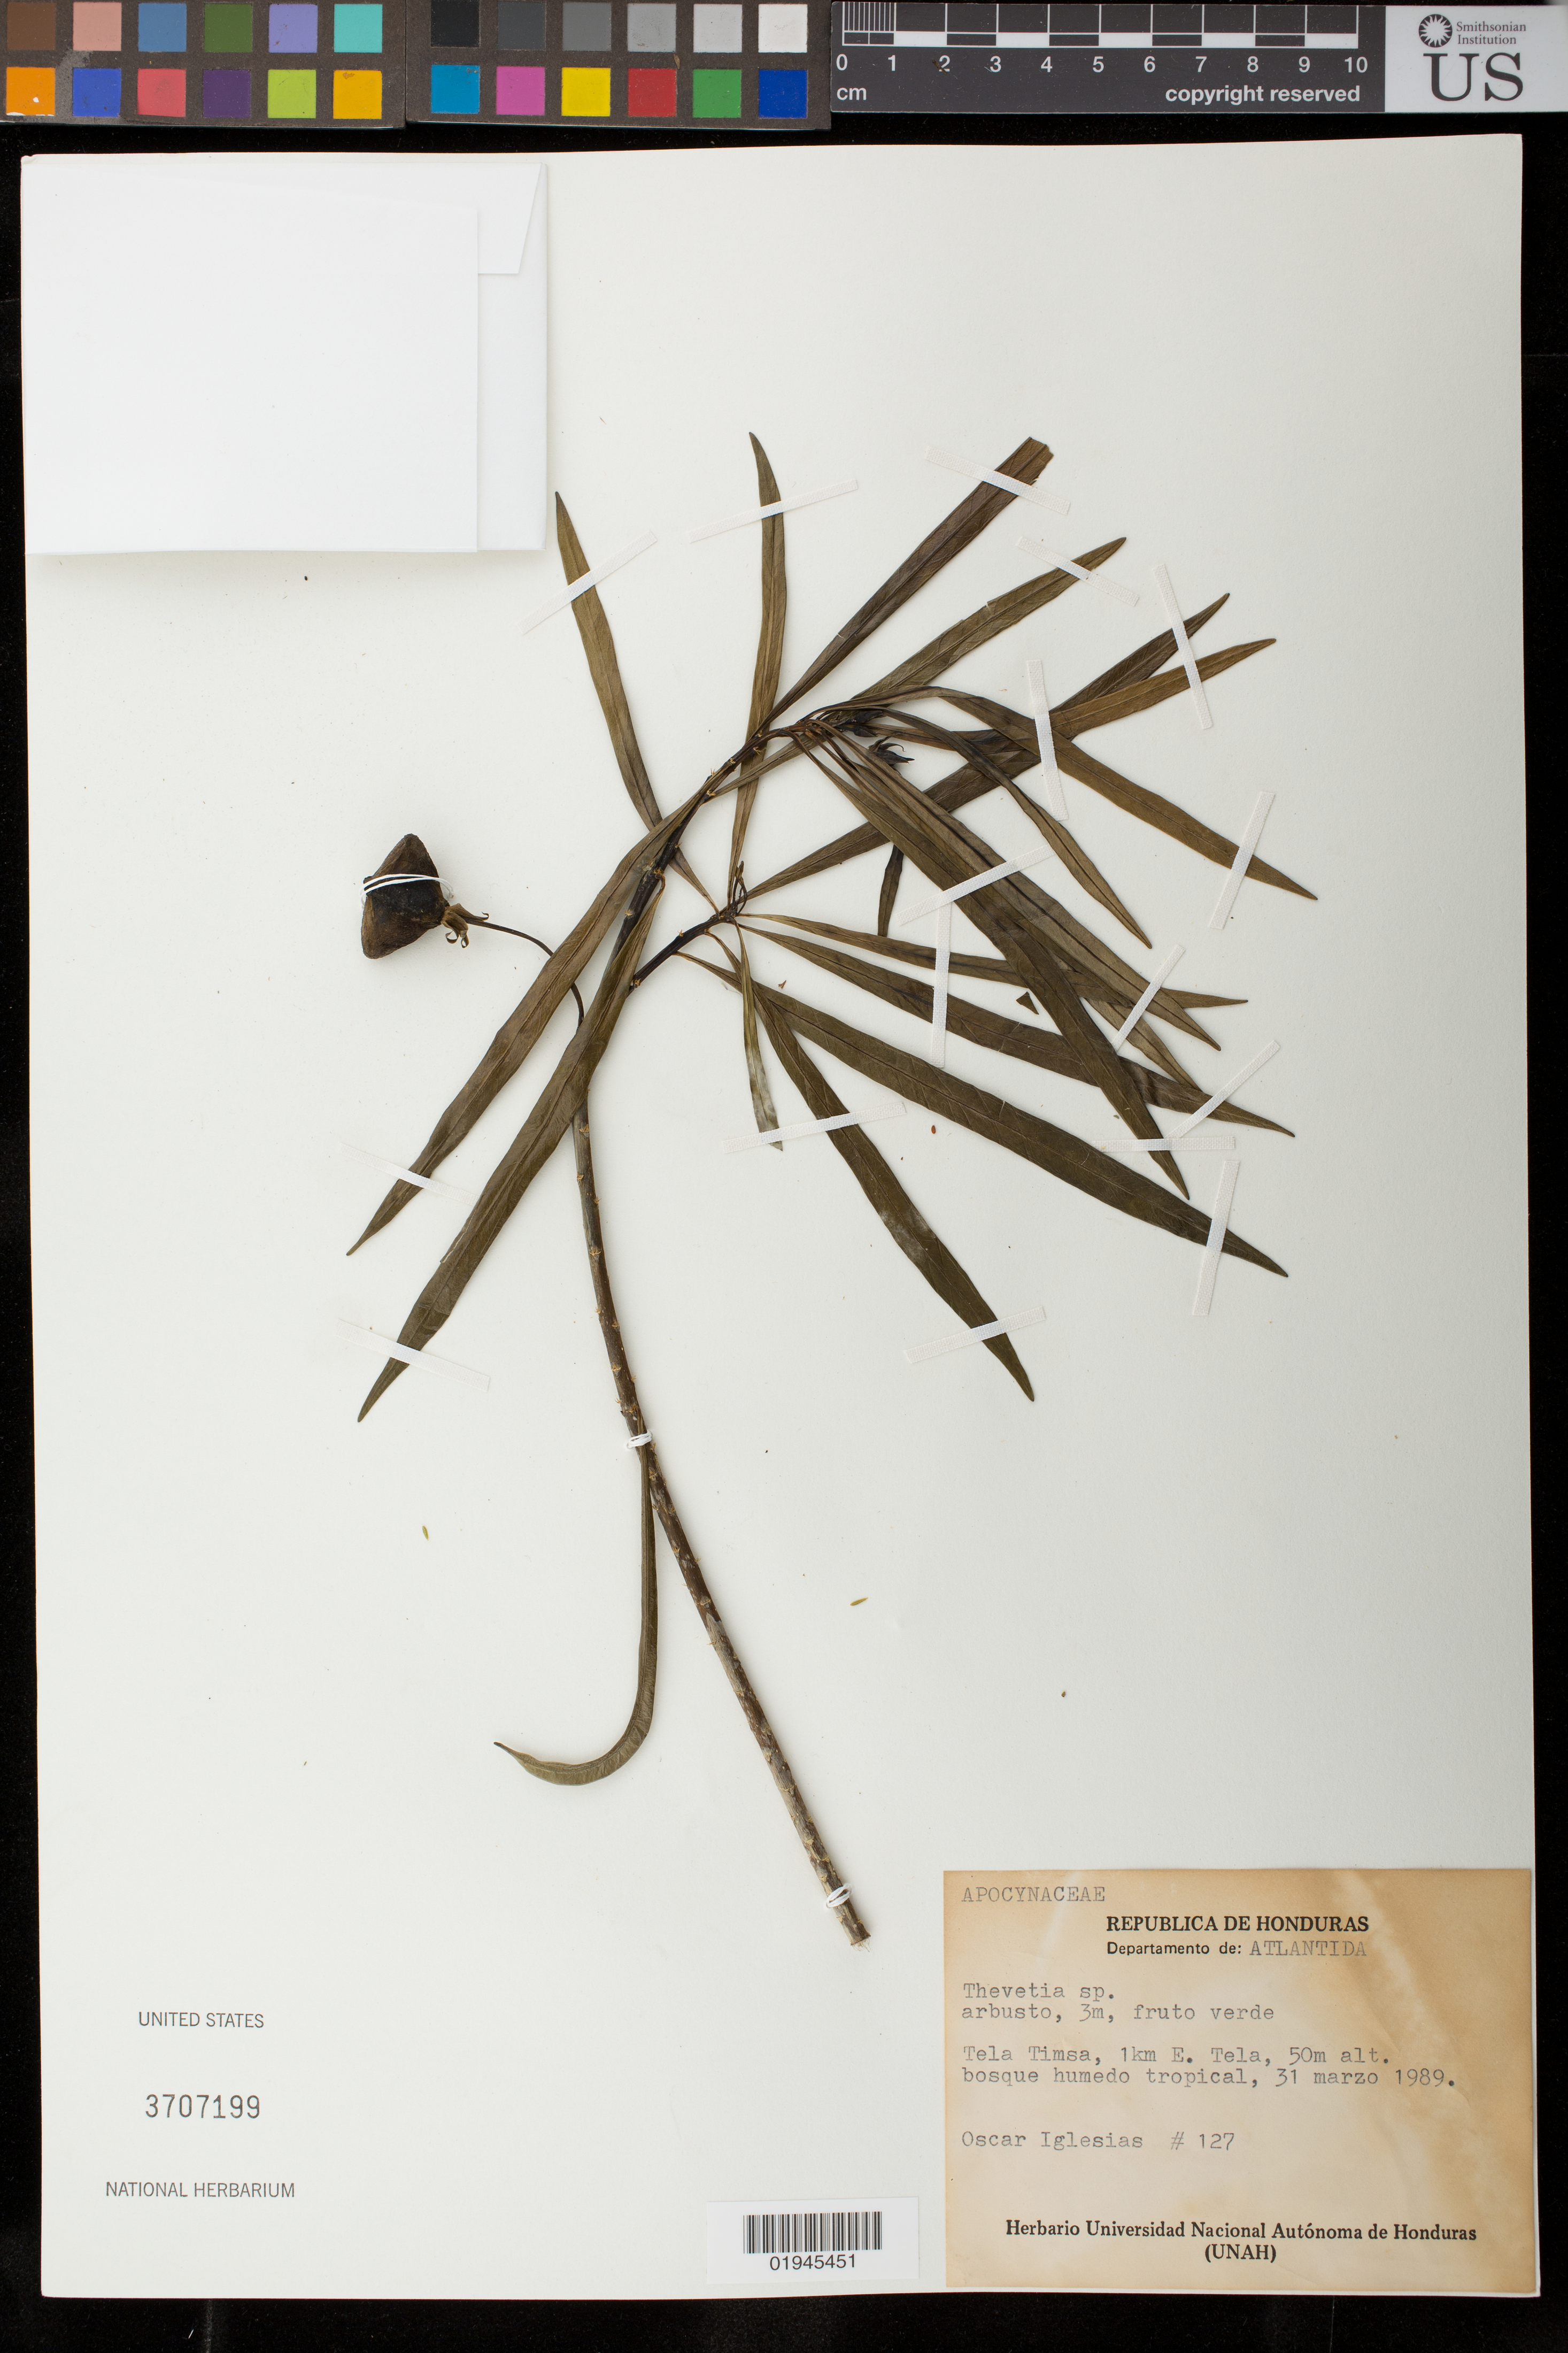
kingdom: Plantae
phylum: Tracheophyta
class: Magnoliopsida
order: Gentianales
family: Apocynaceae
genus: Thevetia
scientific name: Thevetia peruviana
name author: (Pers.) K. Schum.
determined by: Strong, Mark T., (BOT), Smithsonian Institution - National Museum of Natural History (UNITED STATES)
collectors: O. Iglesias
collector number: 127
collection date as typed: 31 Marzo 1989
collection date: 1989-03-31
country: Honduras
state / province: Atlántida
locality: Tela Timsa, 1 km E. Tela.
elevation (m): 50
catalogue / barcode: US 3707199